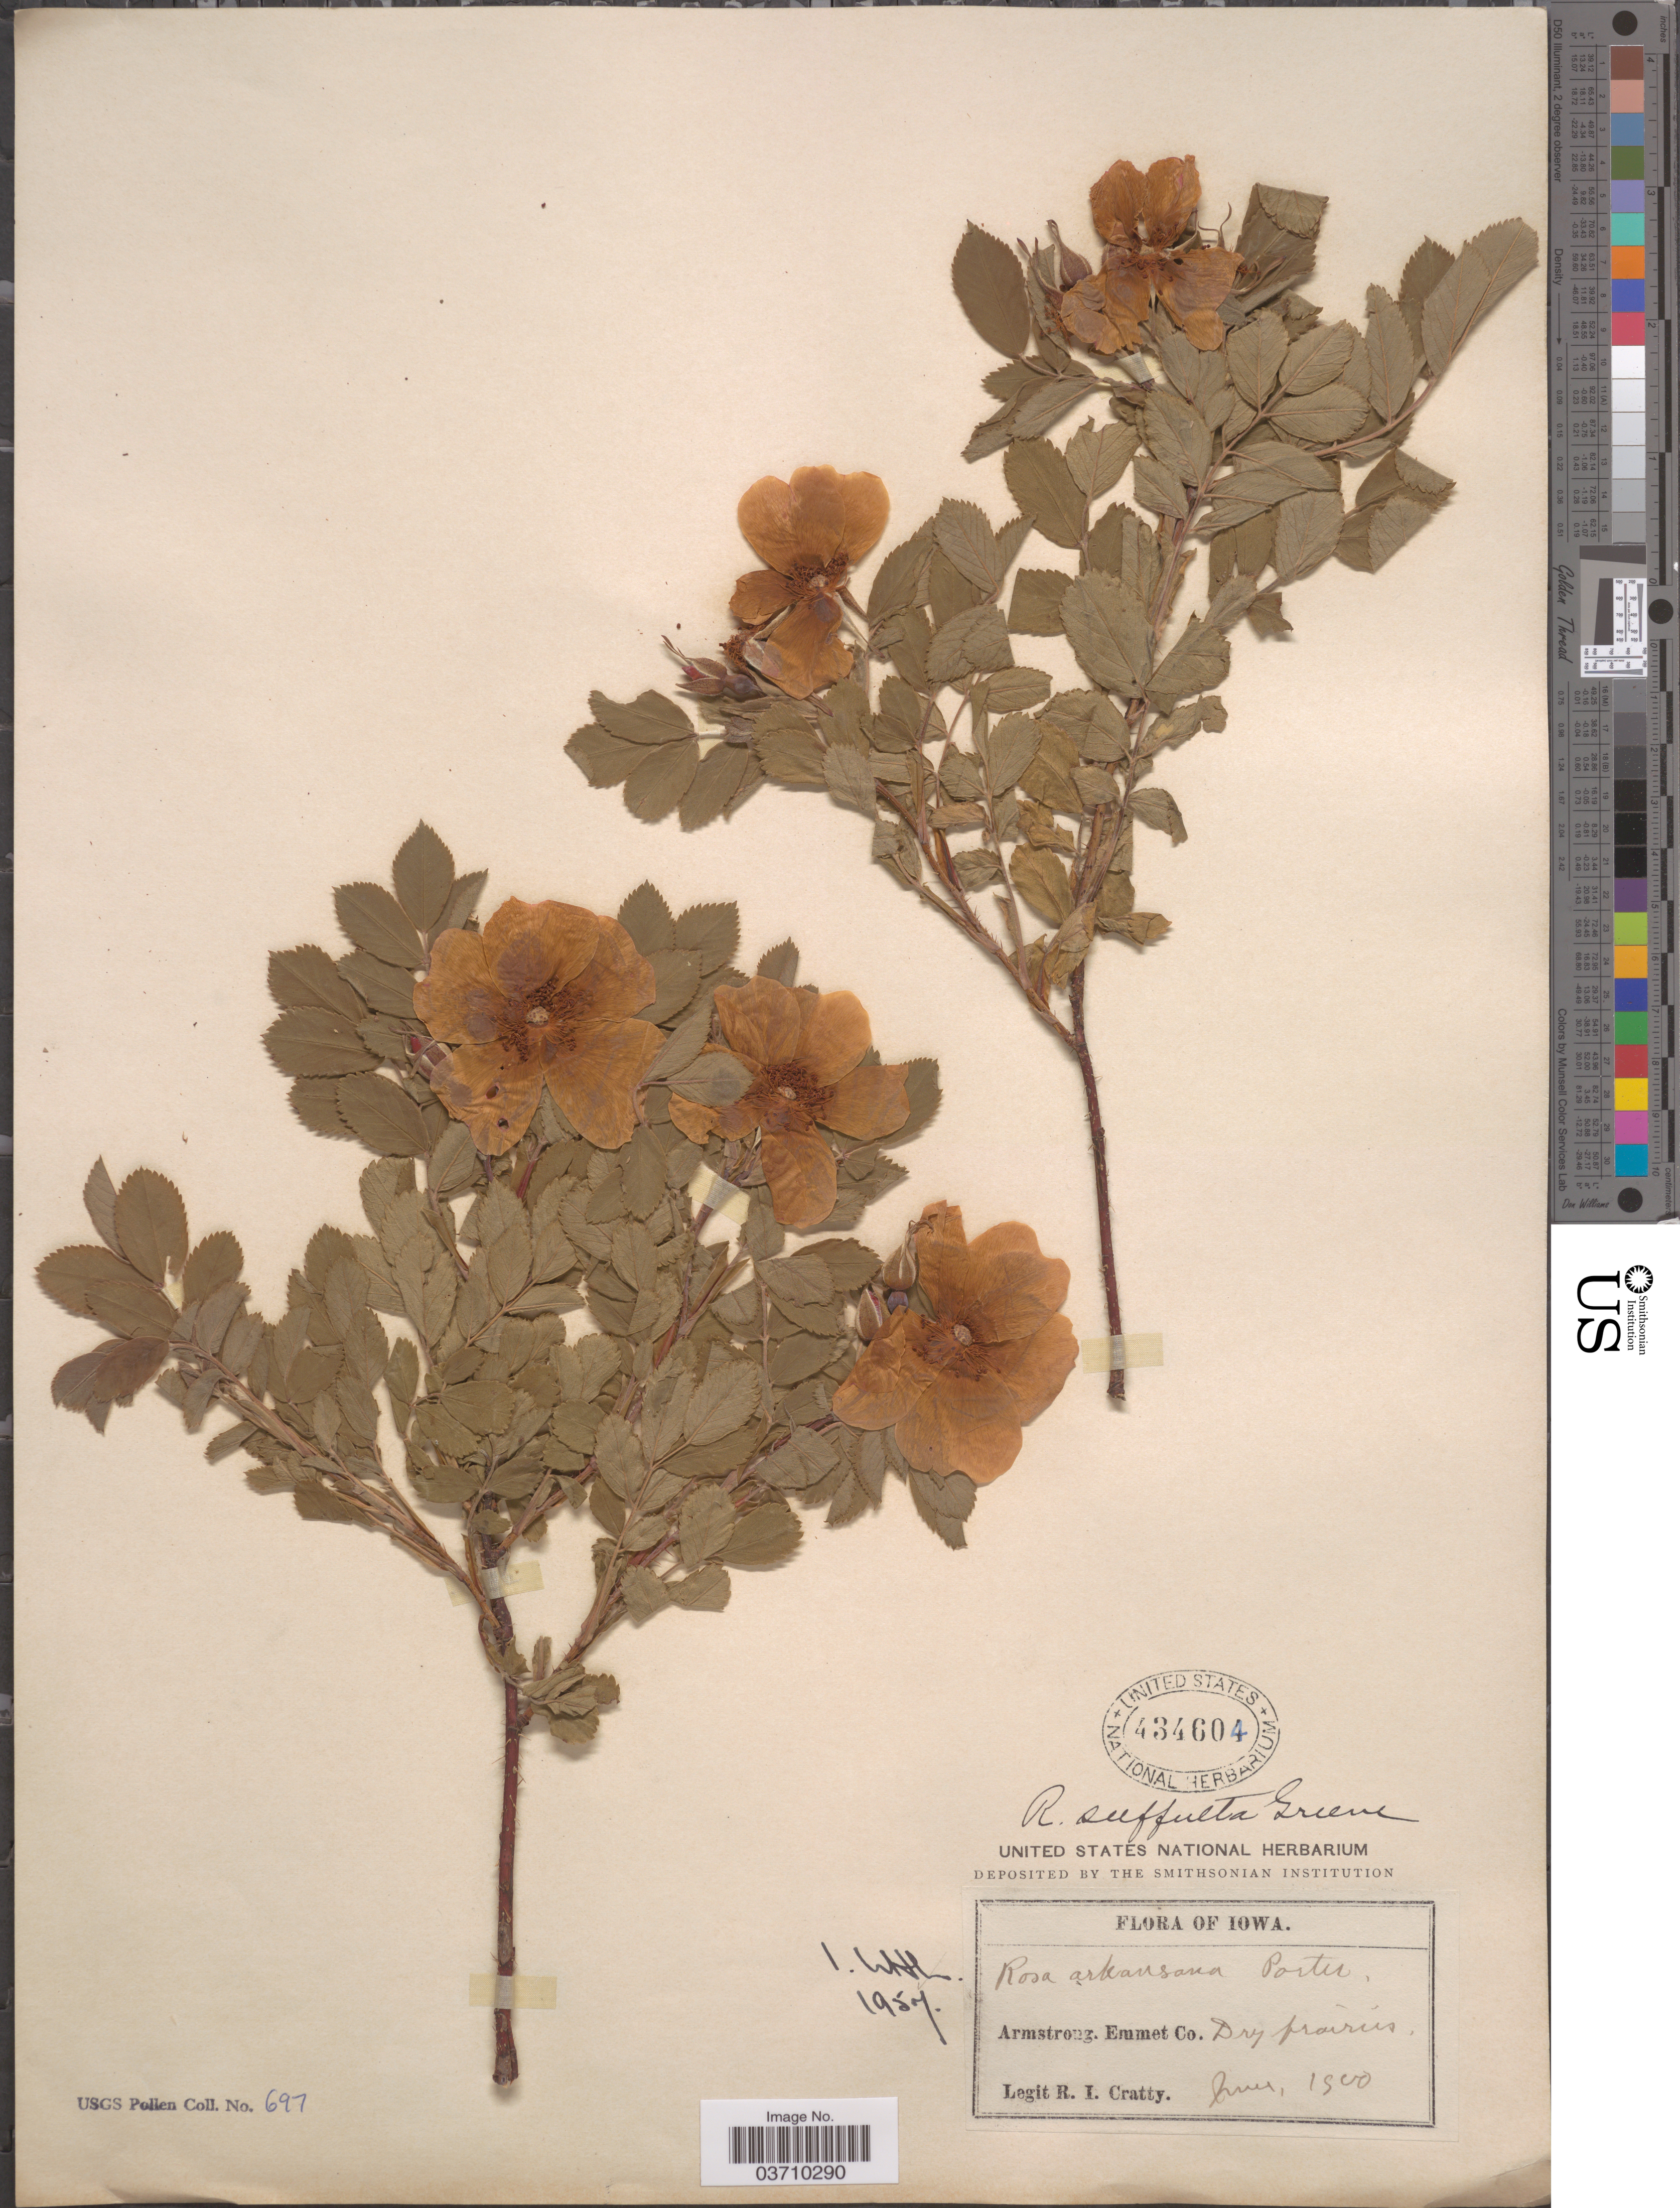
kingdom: Plantae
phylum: Tracheophyta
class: Magnoliopsida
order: Rosales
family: Rosaceae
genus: Rosa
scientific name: Rosa arkansana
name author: Porter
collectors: R. Cratty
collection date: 1900-06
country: United States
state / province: Iowa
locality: Armstrong, Emmet Co.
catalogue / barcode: US 434604